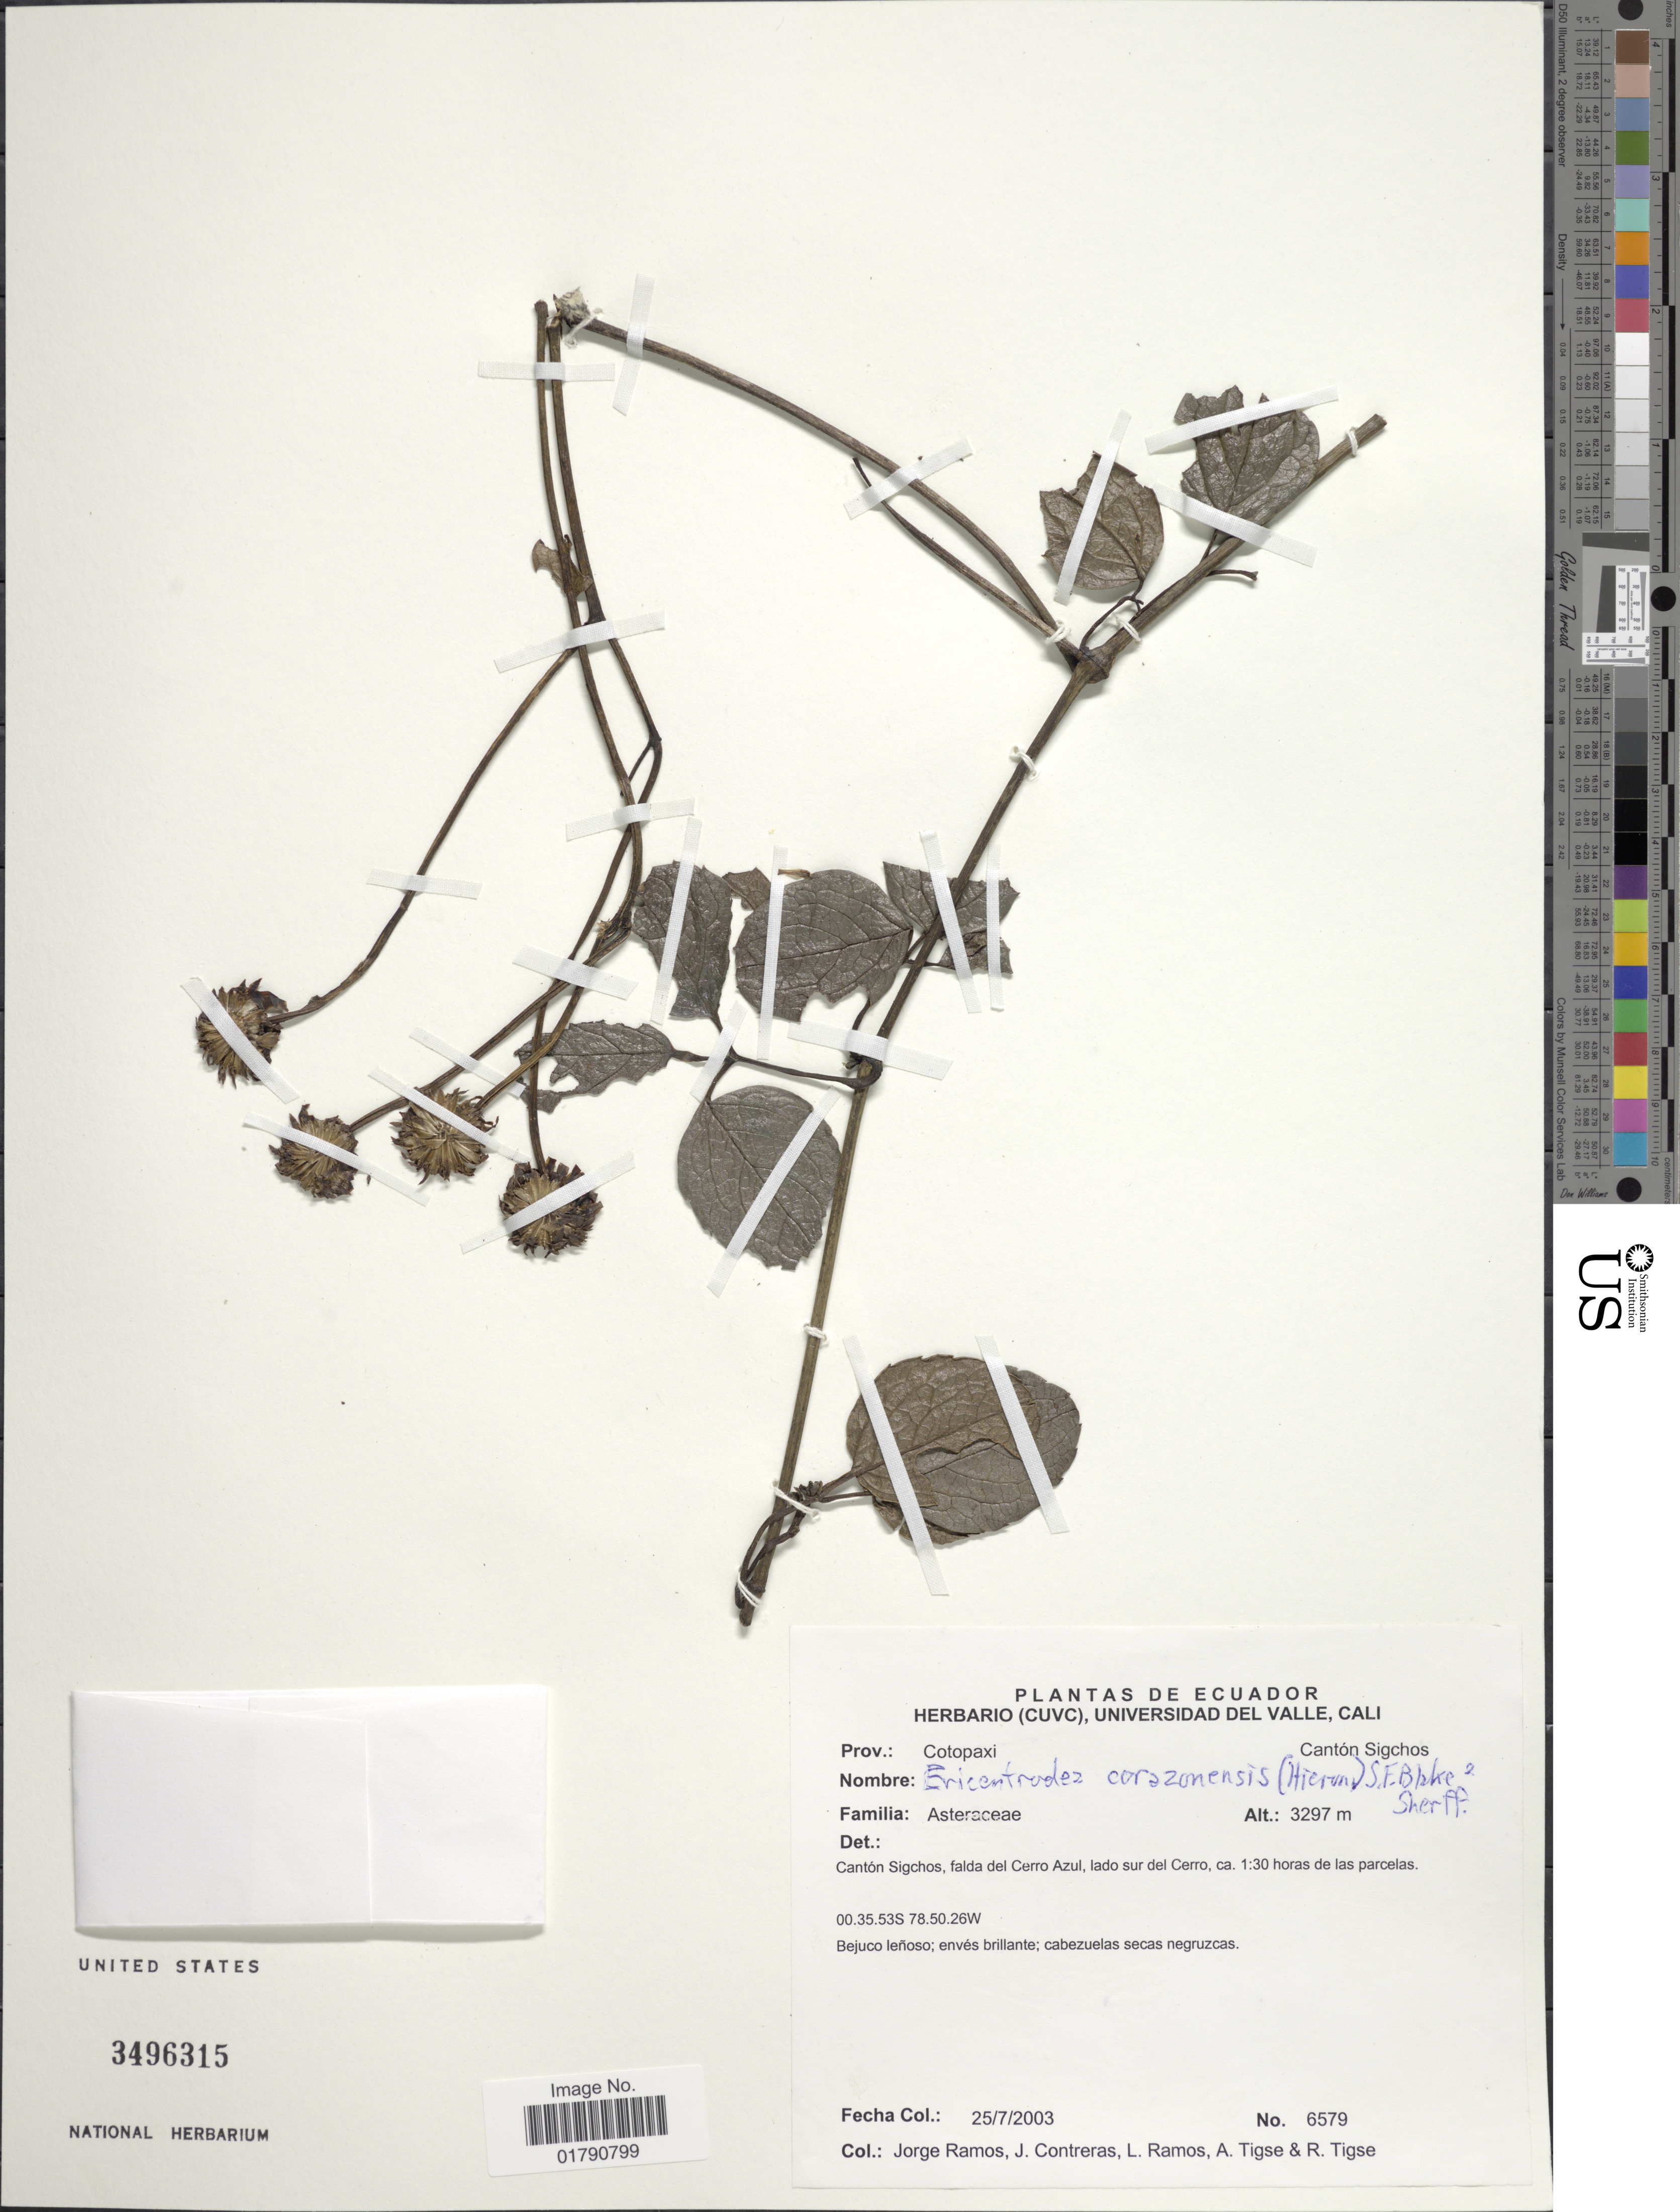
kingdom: Plantae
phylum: Tracheophyta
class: Magnoliopsida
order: Asterales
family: Asteraceae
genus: Ericentrodea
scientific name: Ericentrodea corazonensis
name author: (Hieron.) S.F. Blake & Sherff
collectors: J. Ramos, J. Contreras, L. Ramos, A. Tigse & R. Tigse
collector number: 6579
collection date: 2003-07-25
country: Ecuador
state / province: Cotopaxi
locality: Canton Sigchos, faldadel Cerro Azul, lado sur del Cerro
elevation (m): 3297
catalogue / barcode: US 3496315